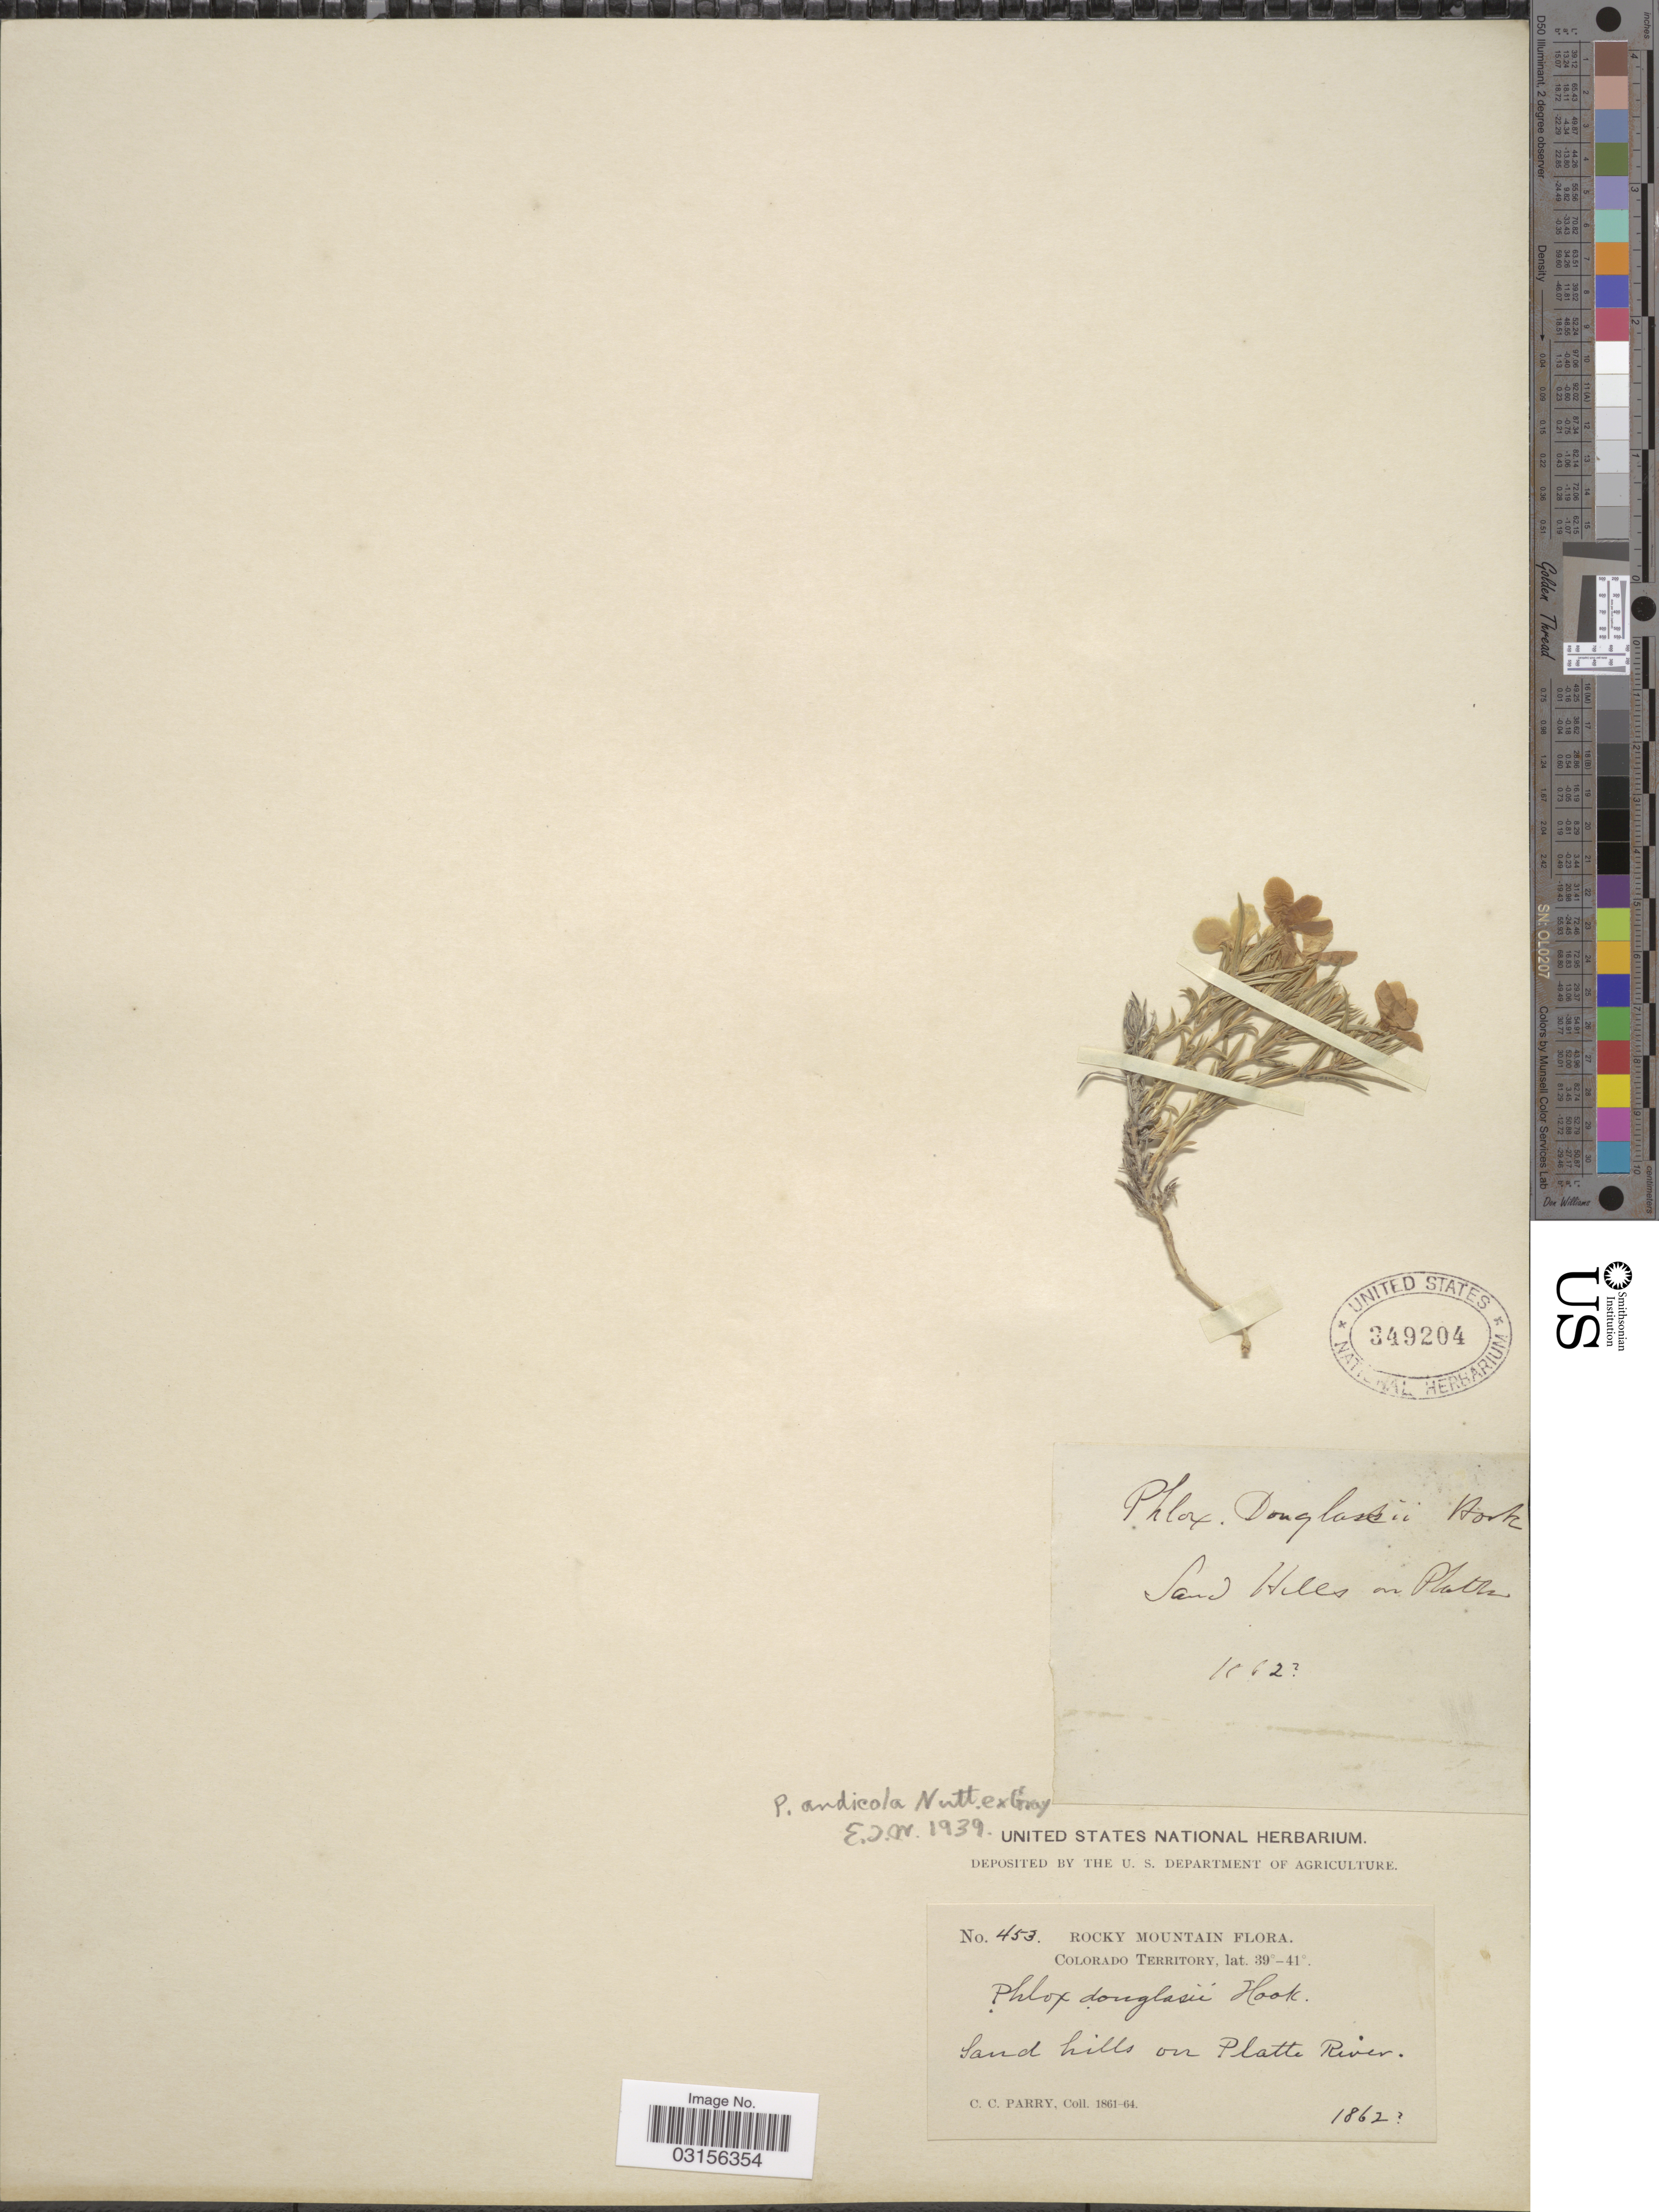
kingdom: Plantae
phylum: Tracheophyta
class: Magnoliopsida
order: Ericales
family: Polemoniaceae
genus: Phlox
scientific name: Phlox andicola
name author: (Britton) E.E. Nelson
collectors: C. C. Parry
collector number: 453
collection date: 1862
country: United States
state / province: Colorado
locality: Rocky Mountain. Sand hills on Platte River.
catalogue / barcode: US 349204